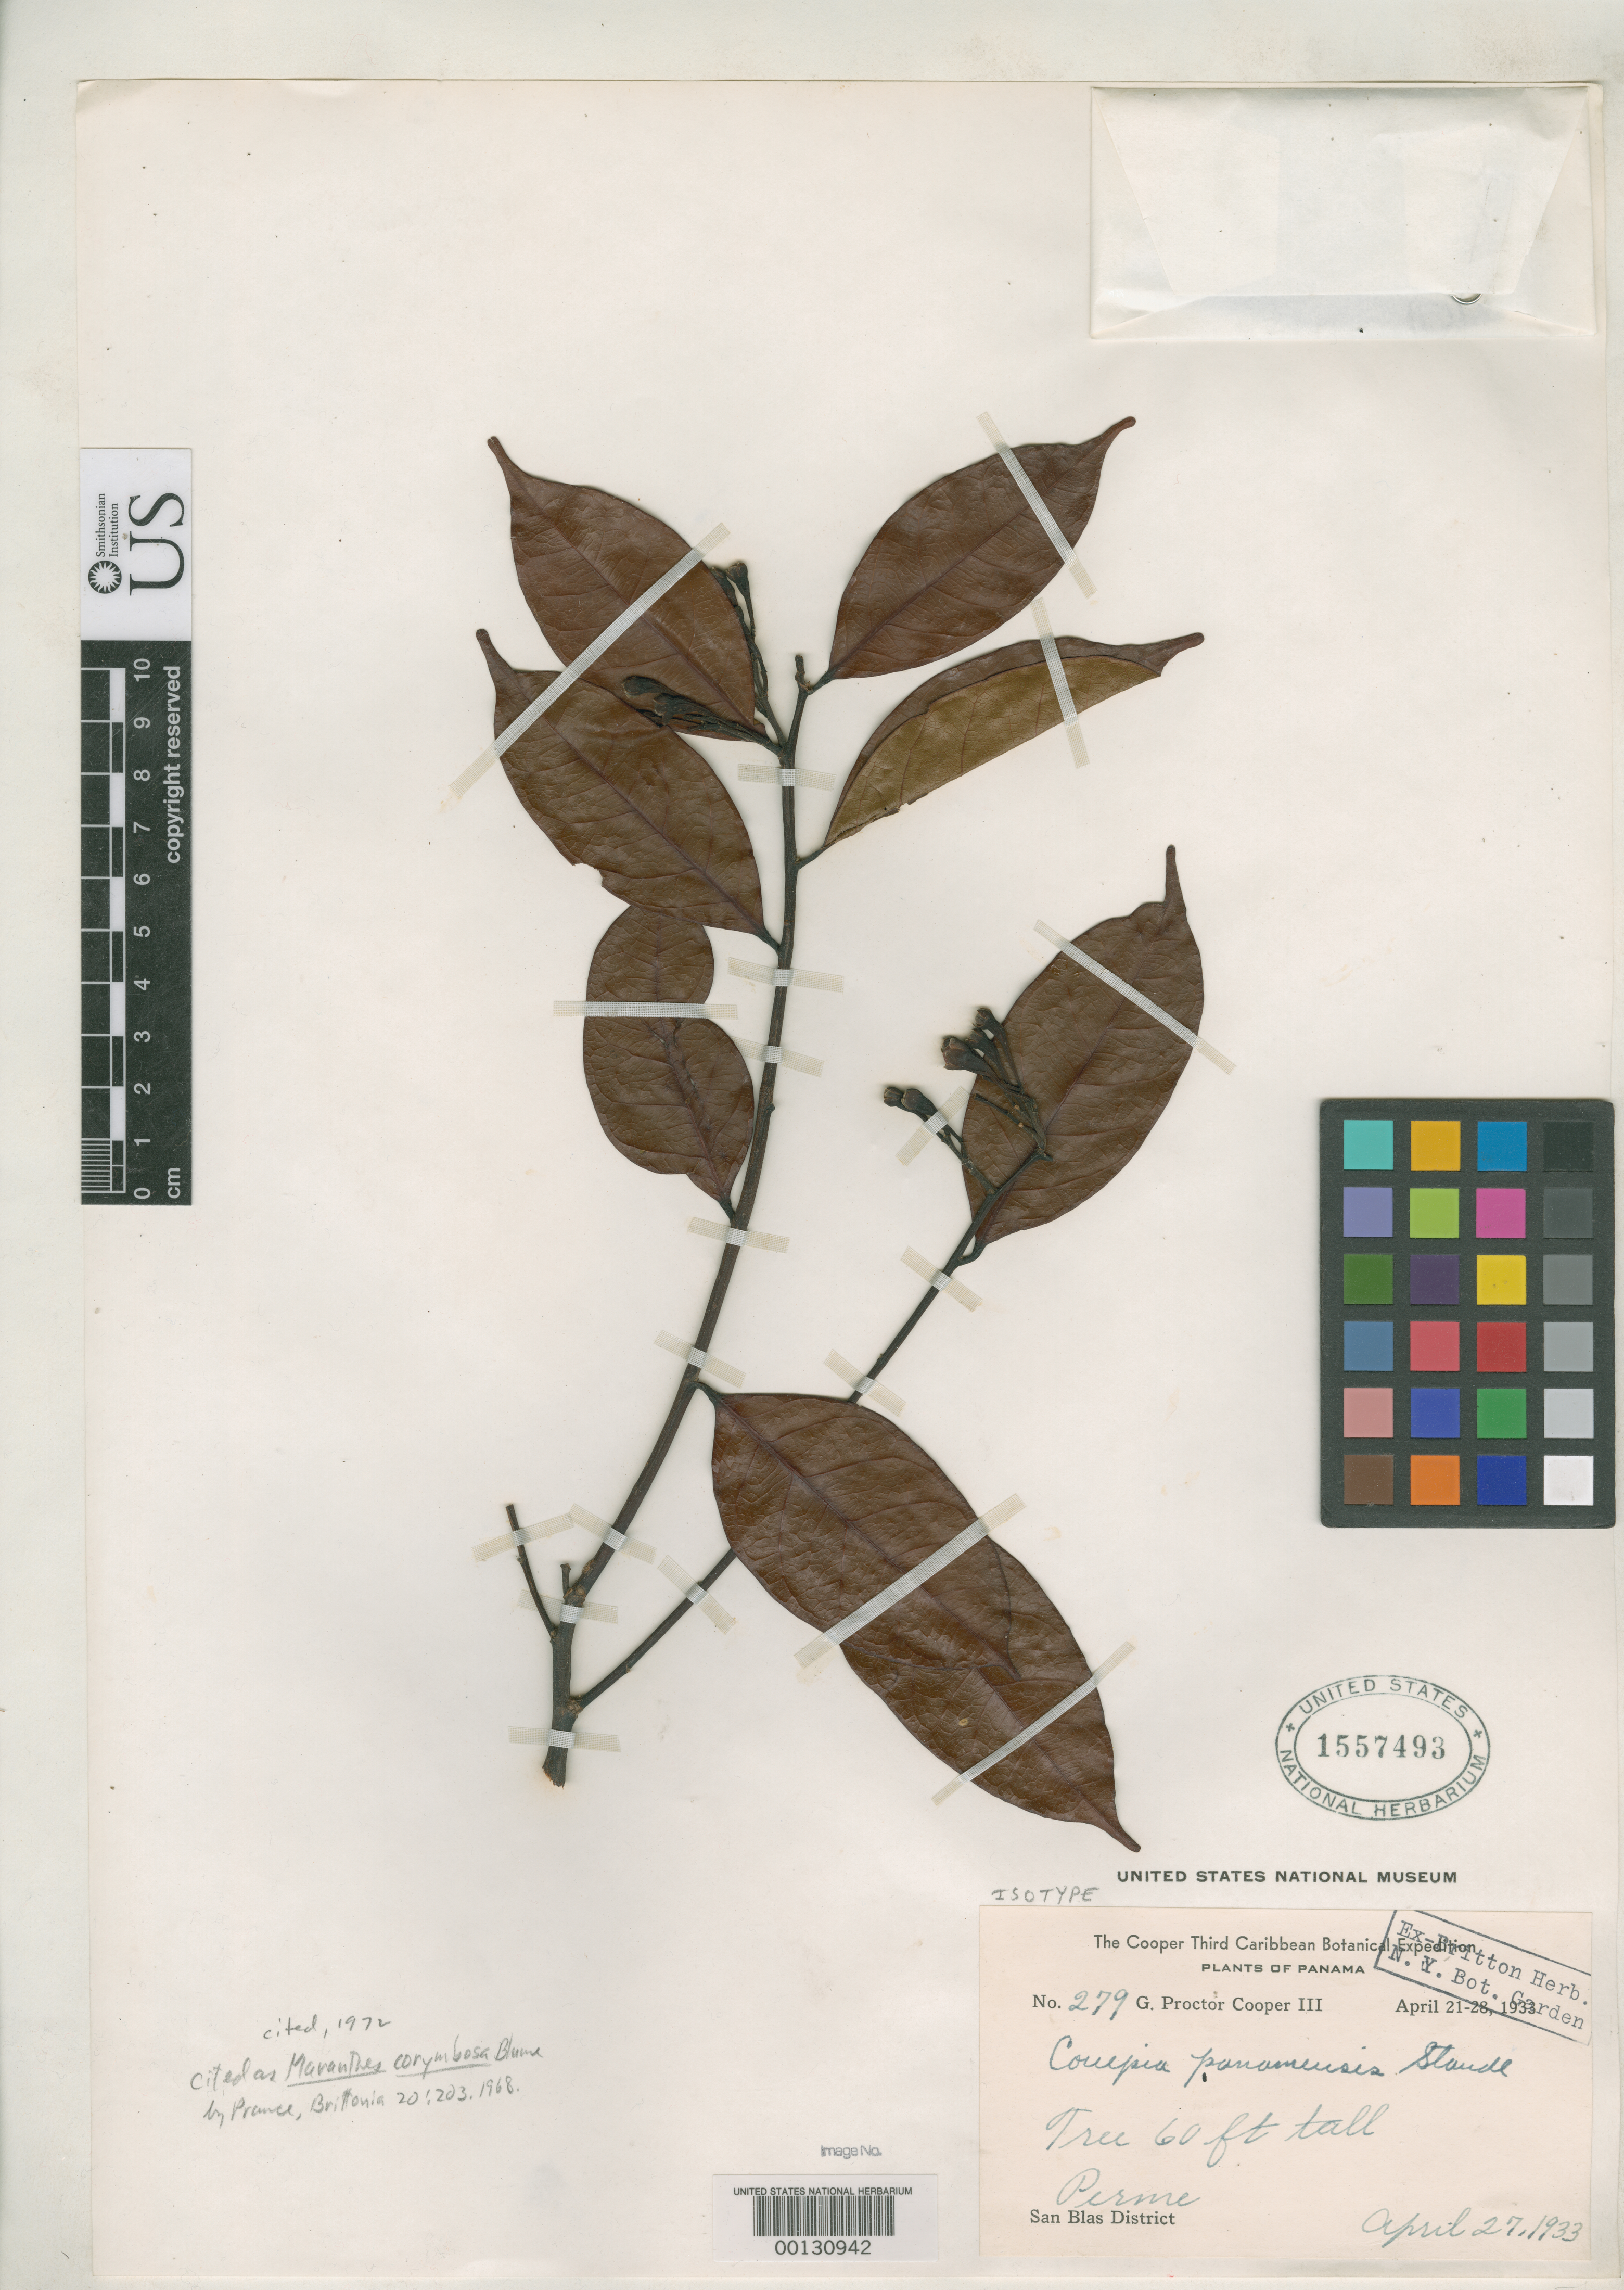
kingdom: Plantae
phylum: Tracheophyta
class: Magnoliopsida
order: Malpighiales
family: Chrysobalanaceae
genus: Couepia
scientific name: Couepia panamensis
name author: Standl.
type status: Isotype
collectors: G. Cooper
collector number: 279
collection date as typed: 27 Apr 1933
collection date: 1933-04-27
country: Panama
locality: San Blas, Perme.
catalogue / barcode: US 1557493